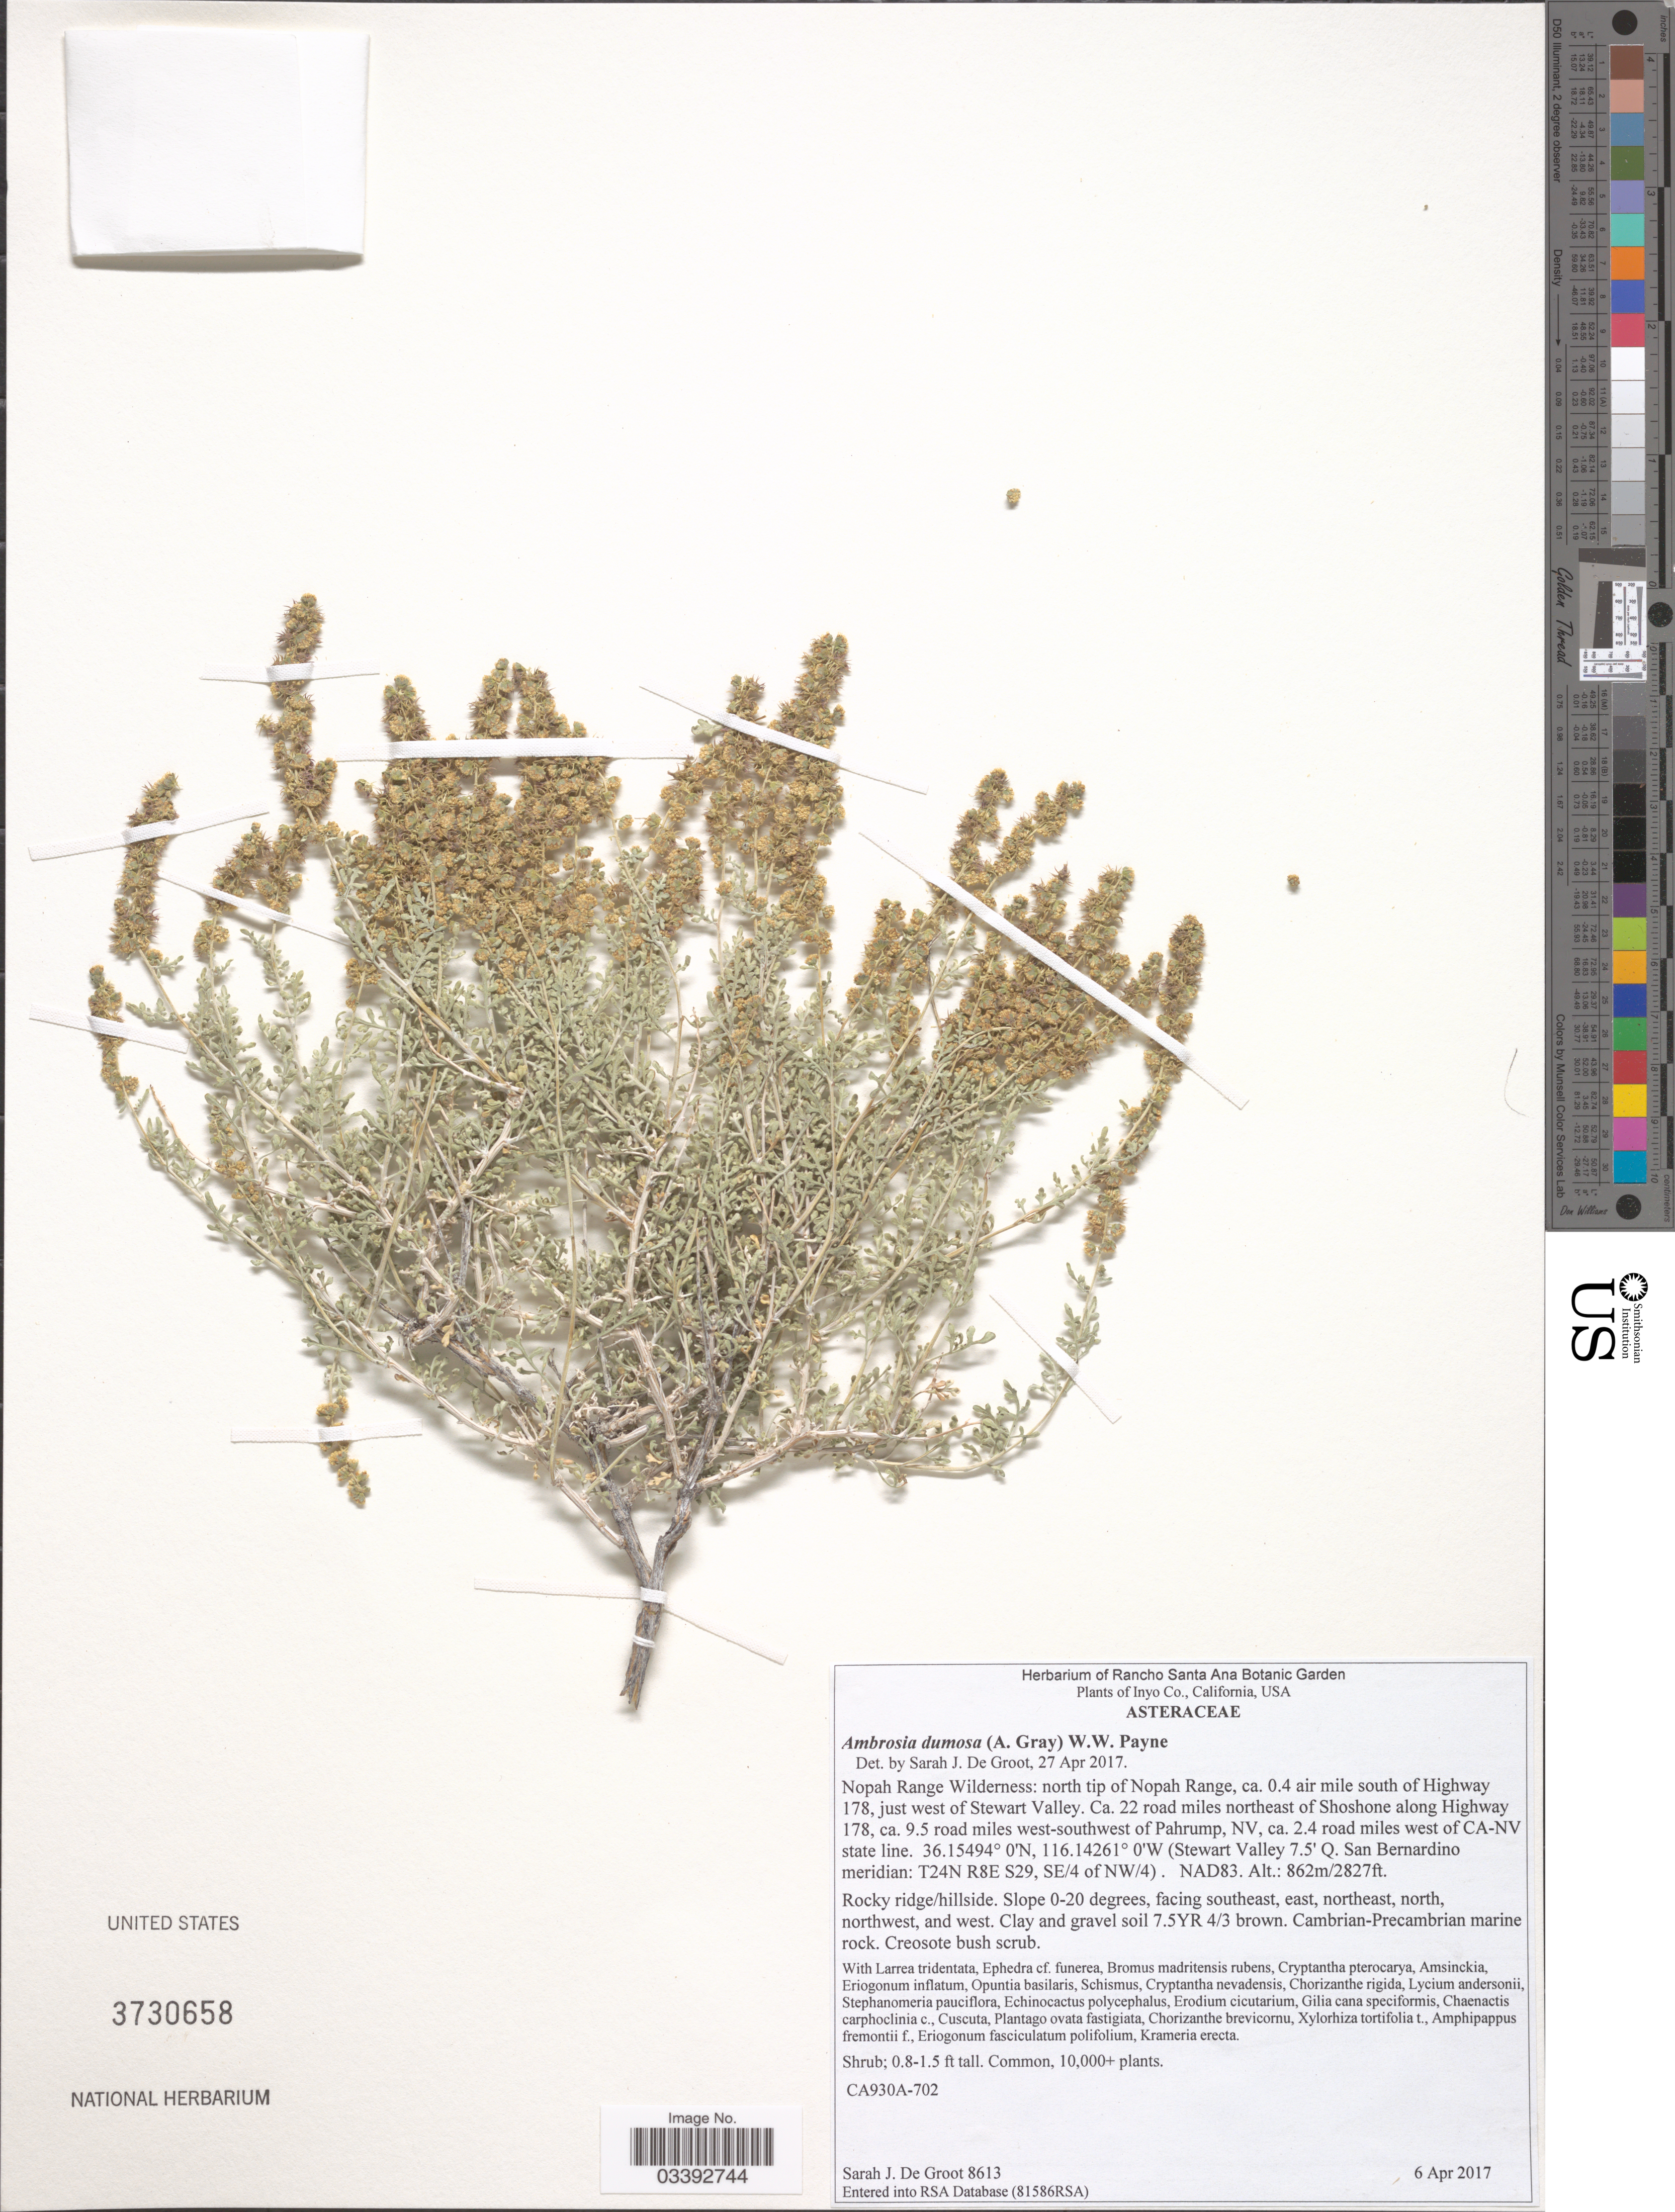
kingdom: Plantae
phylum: Tracheophyta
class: Magnoliopsida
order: Asterales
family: Asteraceae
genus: Ambrosia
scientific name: Ambrosia dumosa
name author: (A. Gray) W.W.Payne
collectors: S. De Groot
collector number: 8613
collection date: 2017-04-06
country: United States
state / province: California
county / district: Inyo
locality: Inyo Co. Nopah Range Wilderness: north tip of Nopah Range, ca. 0.4 air mile south of Highway 178, just west of Stewart Valley. Ca. 22 road miles northeast of Shoshone along Highway 178, ca. 9.5 road miles west-southwest of Pahrump, NV, ca. 2.4 road miles west of CA-NV state line. (Stewart Valley 7.5' Q. San Bernardino meridian: T24N R8E S29, SE/4 of NW/4). NAD83.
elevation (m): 862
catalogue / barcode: US 3730658